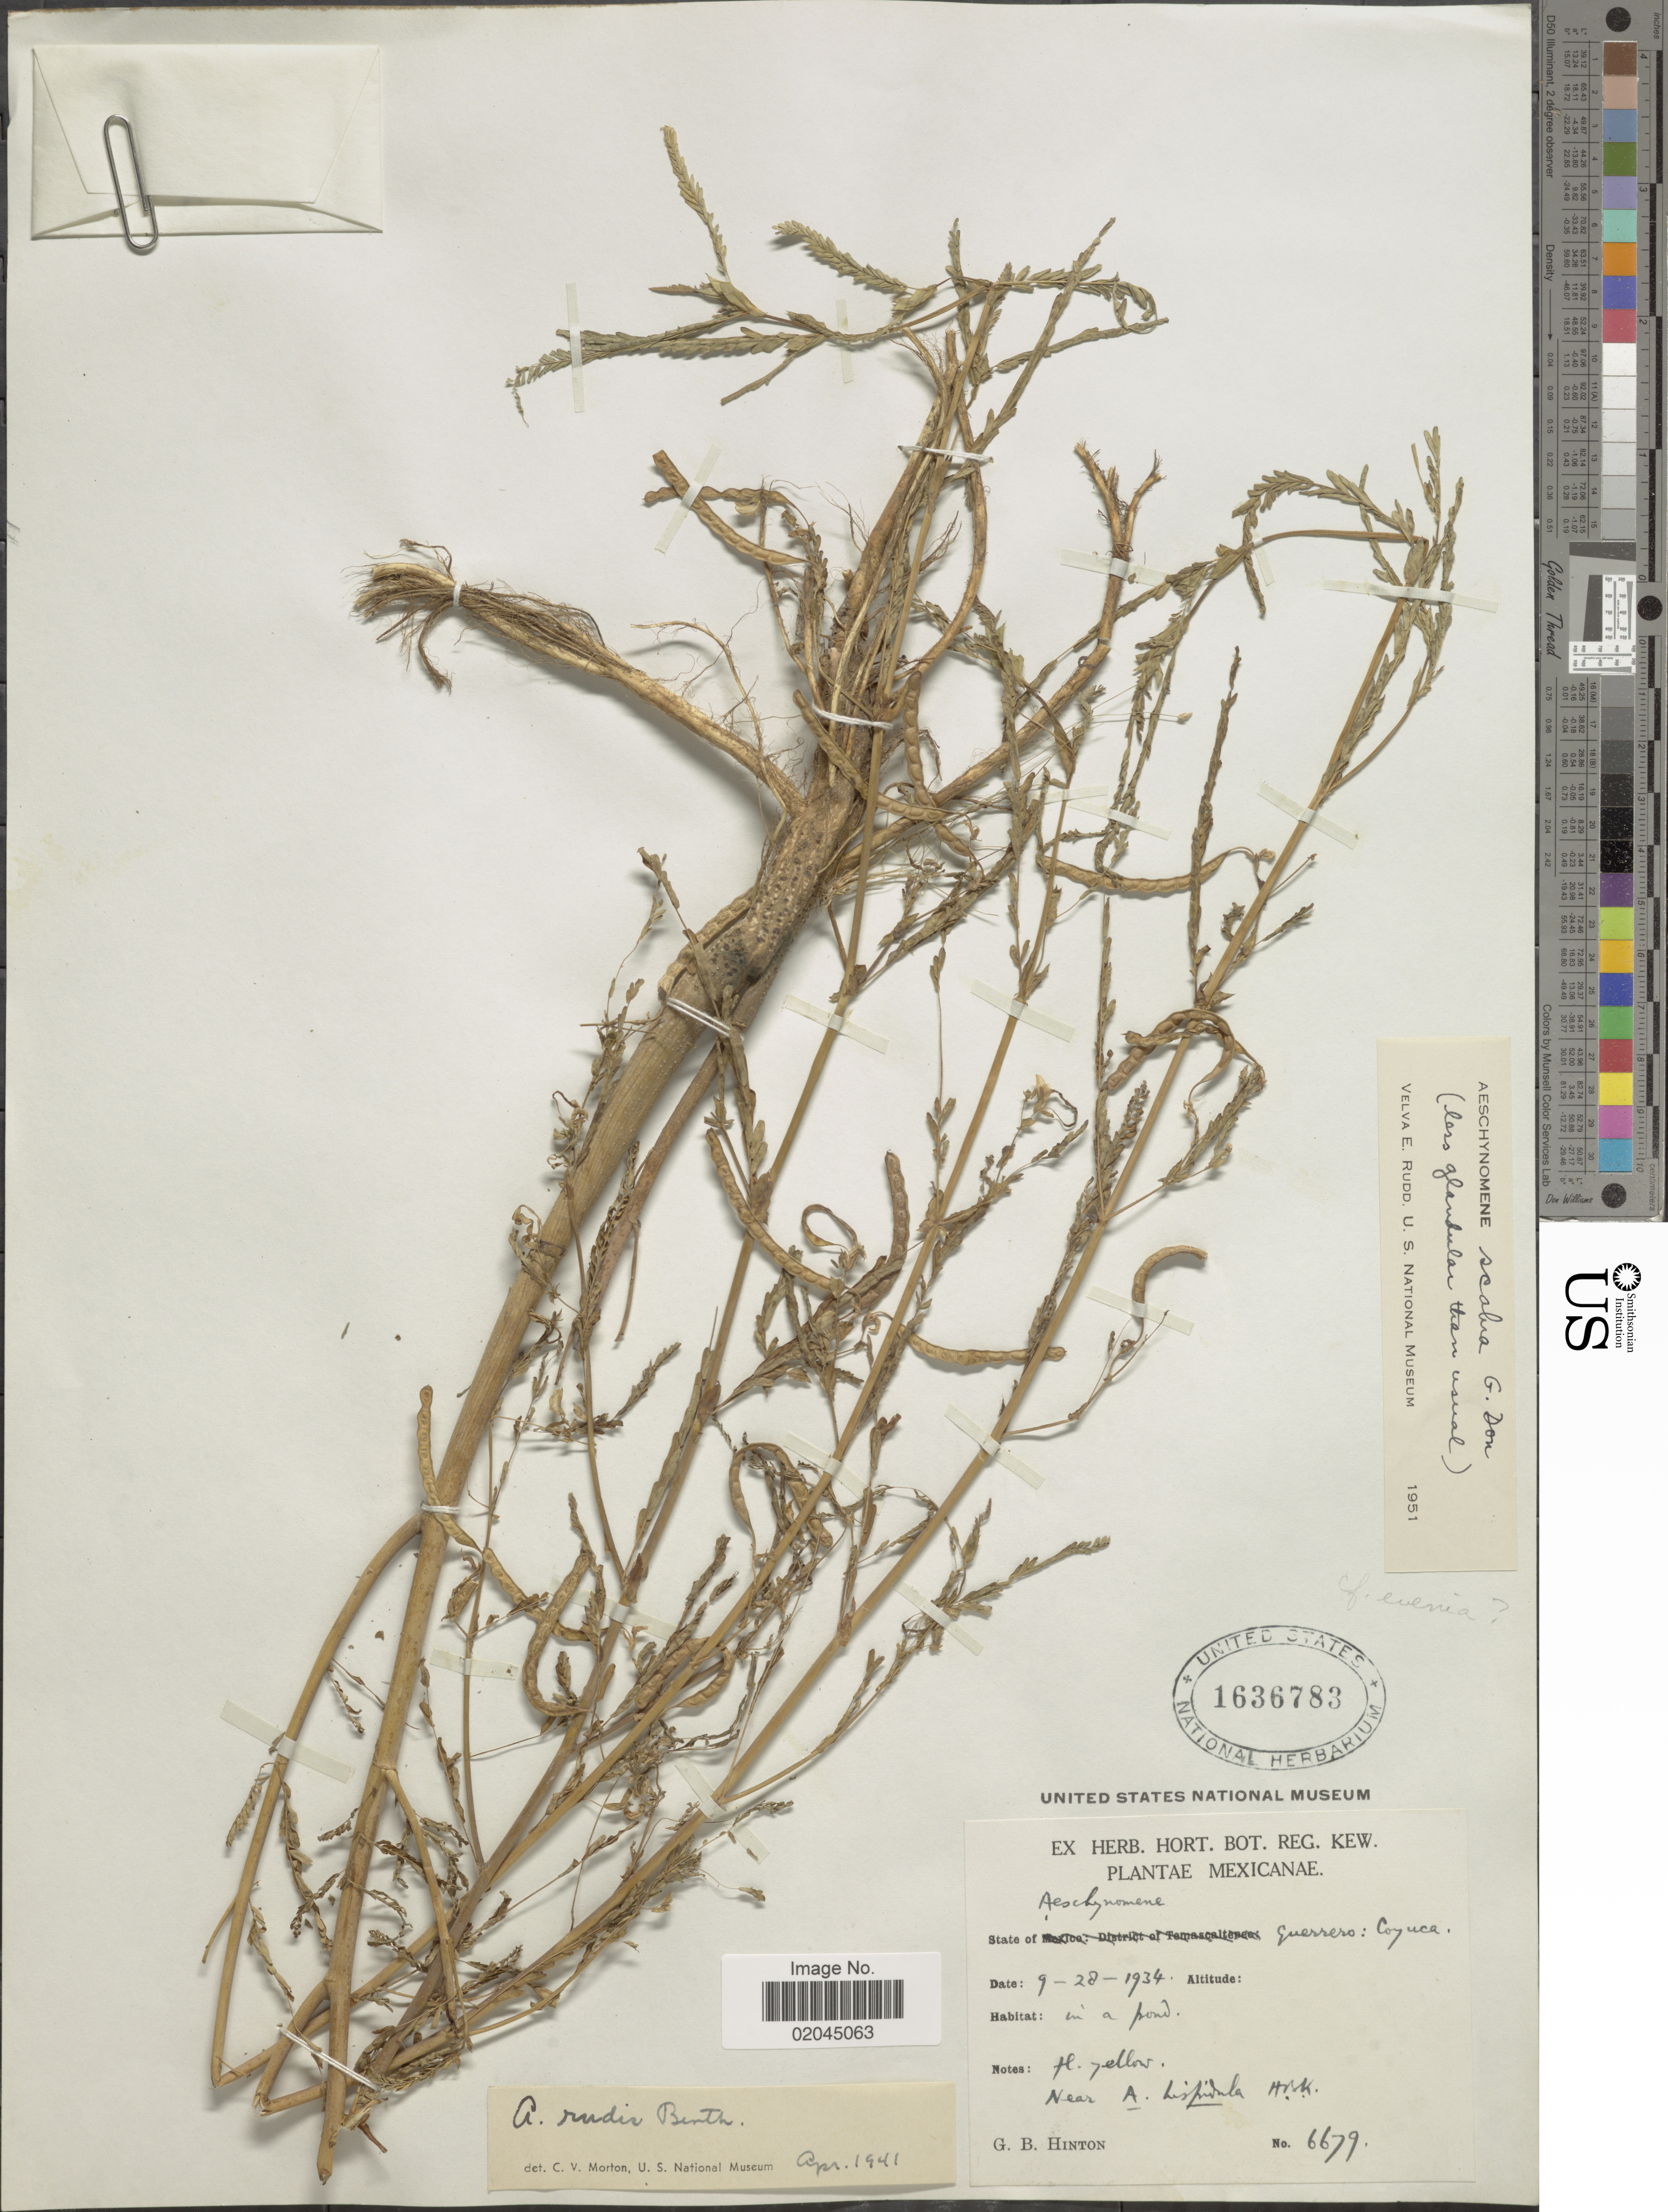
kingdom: Plantae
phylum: Tracheophyta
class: Magnoliopsida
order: Fabales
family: Fabaceae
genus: Aeschynomene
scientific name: Aeschynomene scabra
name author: G. Don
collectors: G. B. Hinton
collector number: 6679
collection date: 1934-09-28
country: Mexico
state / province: Guerrero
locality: State of Guerrero: Coyuca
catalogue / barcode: US 1636783